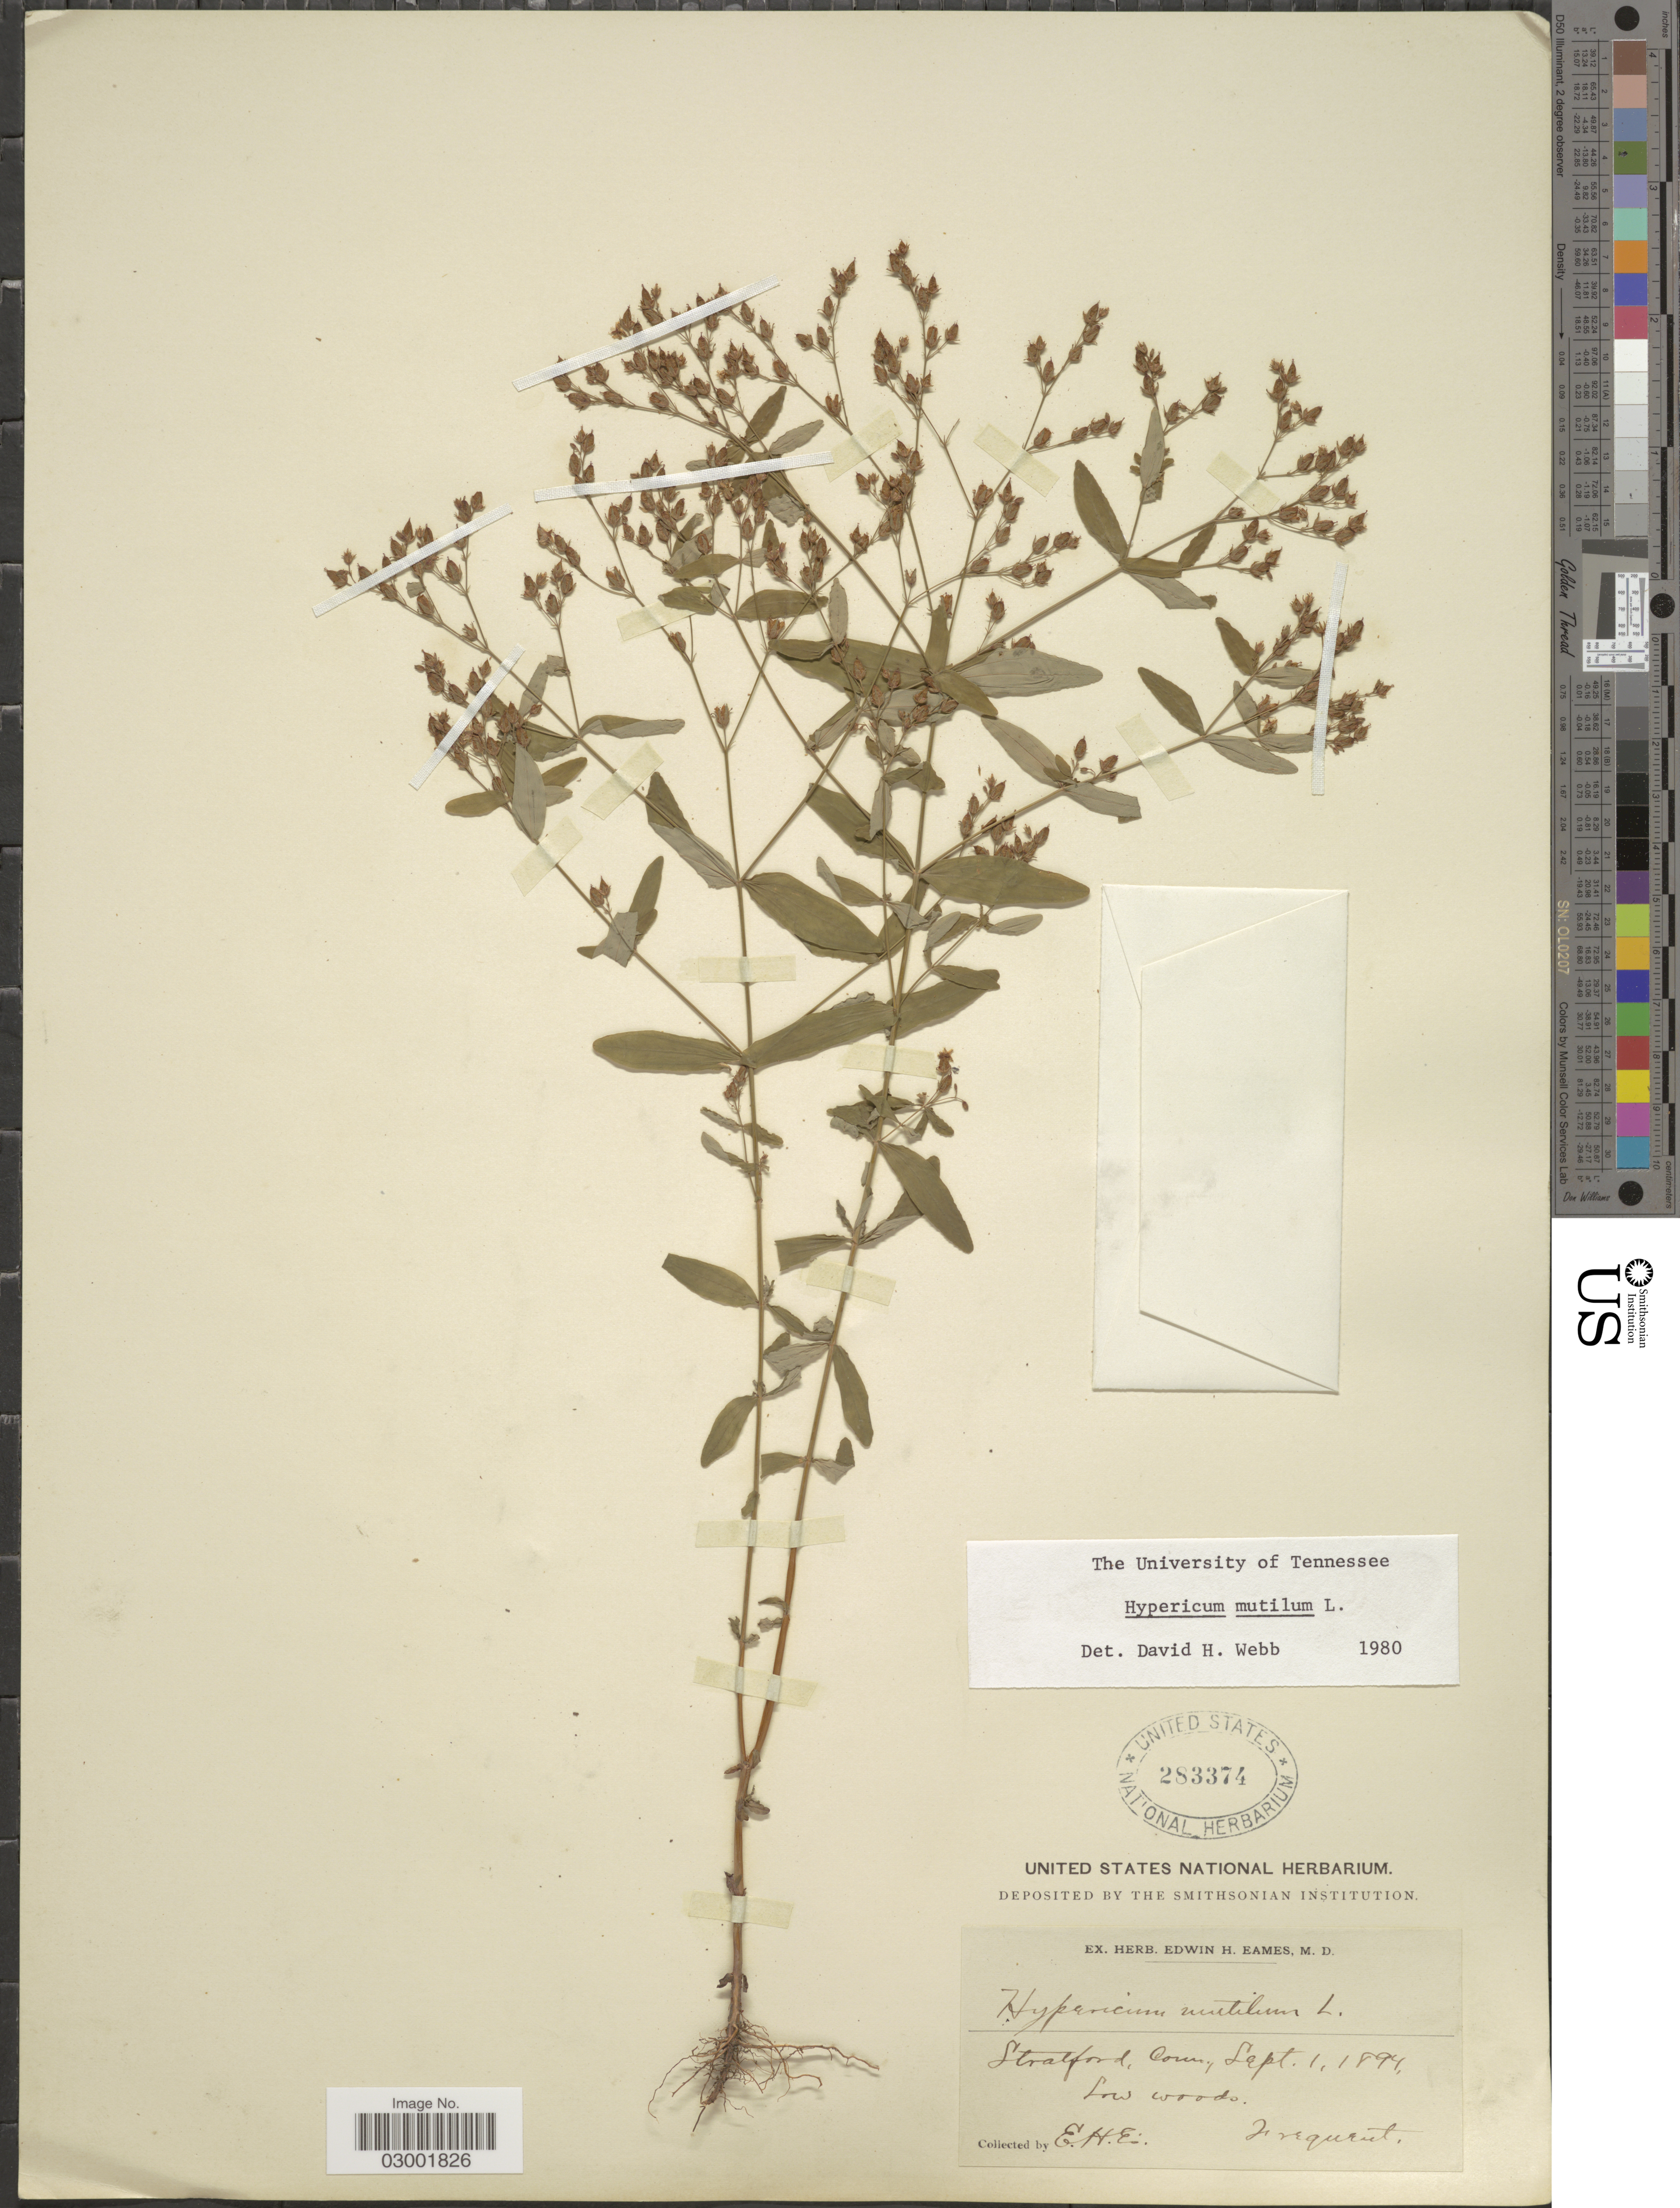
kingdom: Plantae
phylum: Tracheophyta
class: Magnoliopsida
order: Malpighiales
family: Hypericaceae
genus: Hypericum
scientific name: Hypericum mutilum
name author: L.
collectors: E. H. Eames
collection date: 1894-09-01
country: United States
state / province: Connecticut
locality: Stratford.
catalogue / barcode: US 283374